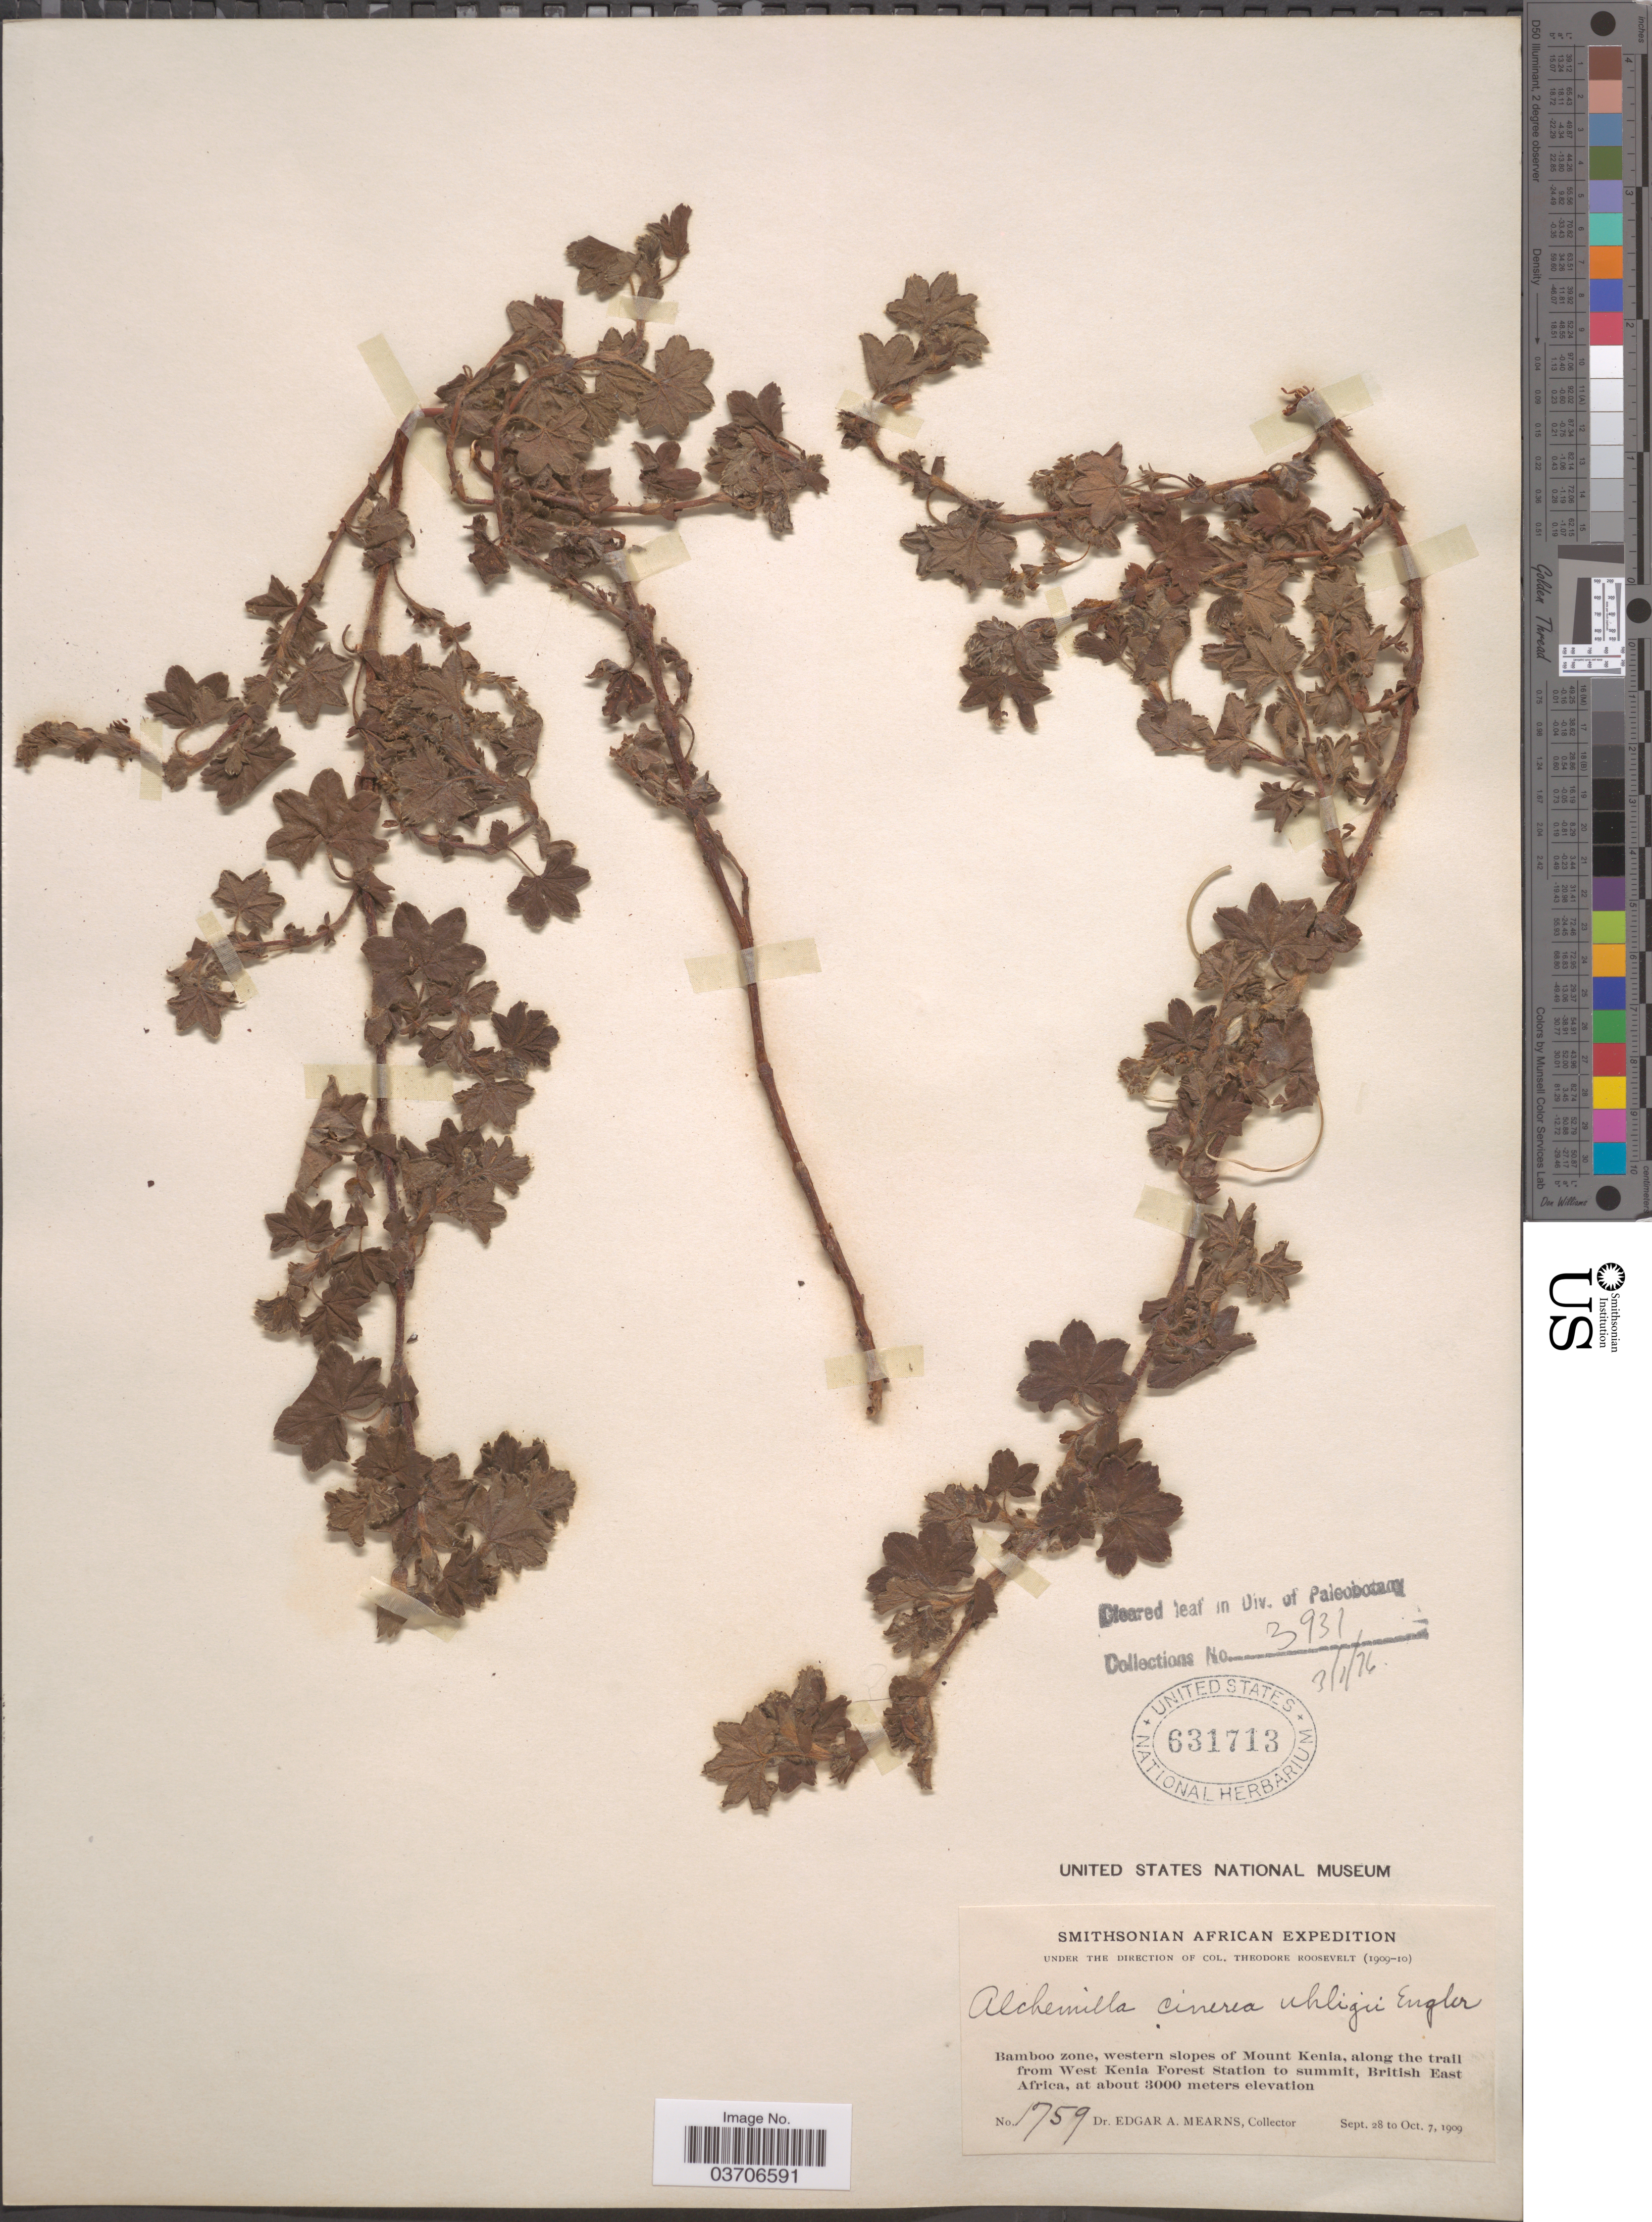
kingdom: Plantae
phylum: Tracheophyta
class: Magnoliopsida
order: Rosales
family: Rosaceae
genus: Alchemilla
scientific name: Alchemilla cinerea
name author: Engl.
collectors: E. A. Mearns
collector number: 1759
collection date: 1909-09-28/1909-10-07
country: Kenya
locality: Bamboo zone, western slopes of Mount Kenia, along the trail from West Kenia Forest Station to summit, British East Africa.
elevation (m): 3000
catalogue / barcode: US 631713